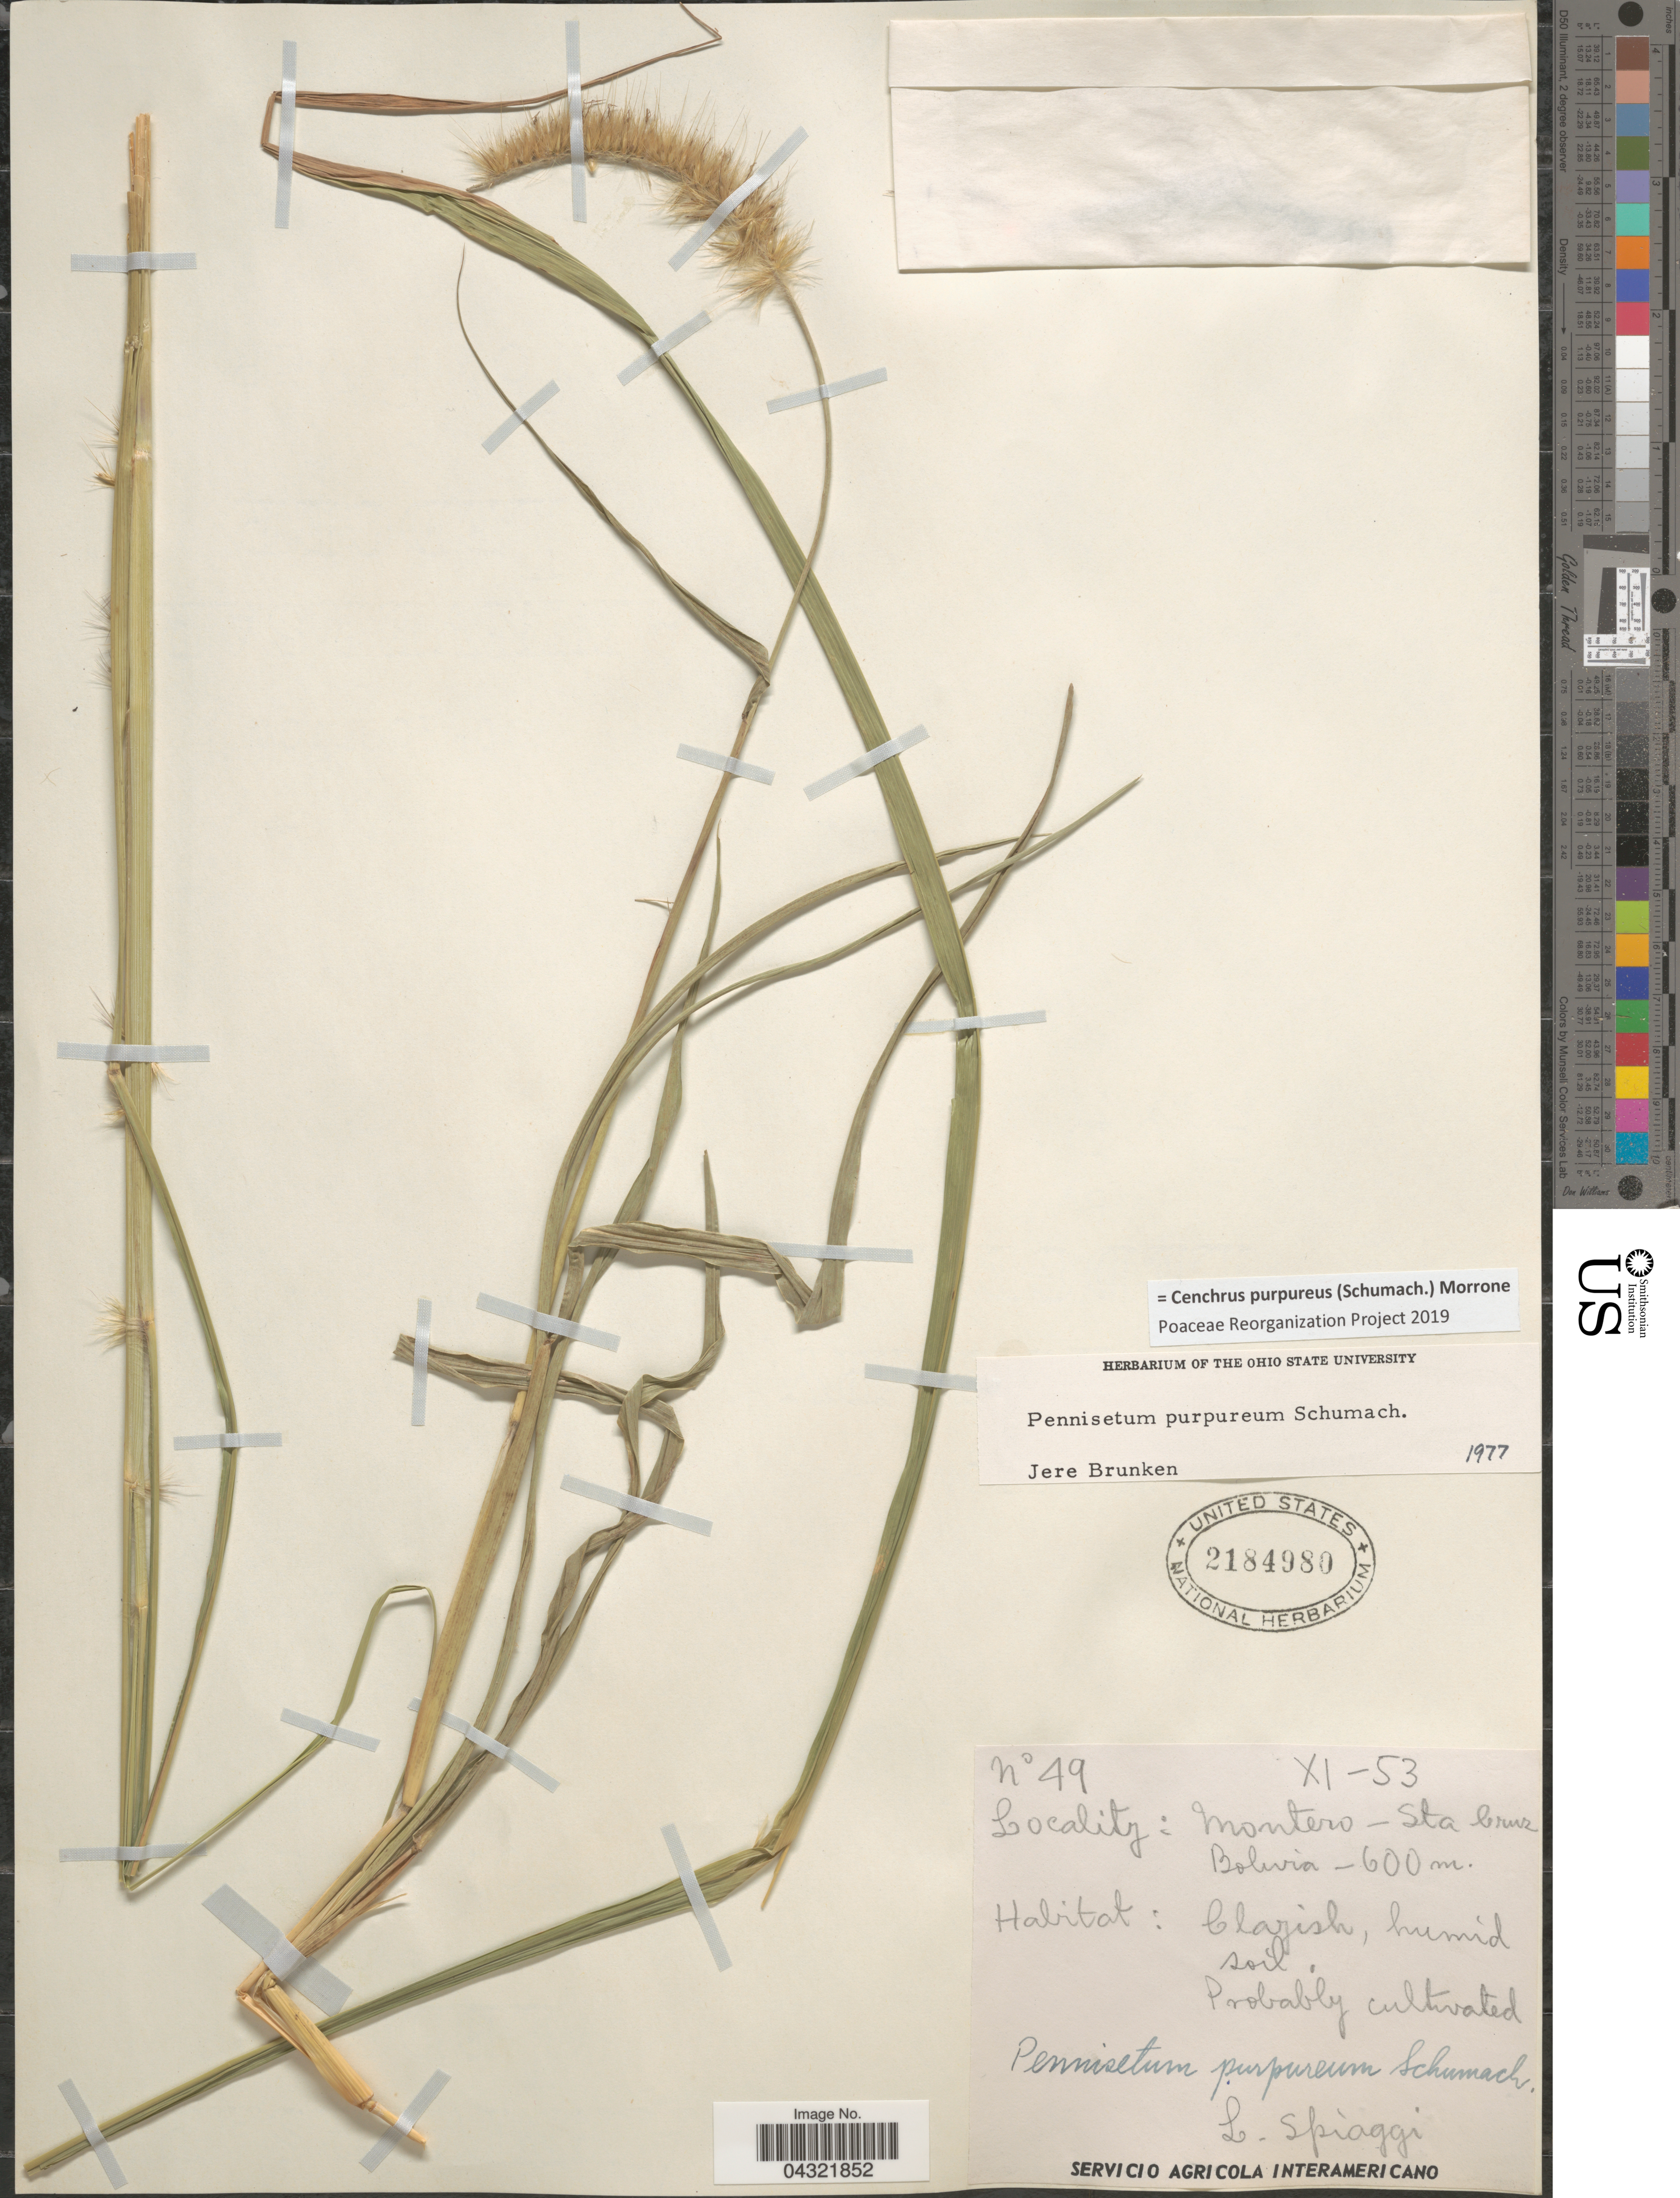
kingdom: Plantae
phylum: Tracheophyta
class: Liliopsida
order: Poales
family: Poaceae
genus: Cenchrus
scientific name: Cenchrus purpureus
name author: (Schumach.) Morrone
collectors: L. Spiaggi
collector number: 49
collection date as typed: Transcribed d/m/y: /11/53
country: Bolivia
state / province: Santa Cruz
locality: Montero.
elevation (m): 600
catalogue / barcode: US 2184980